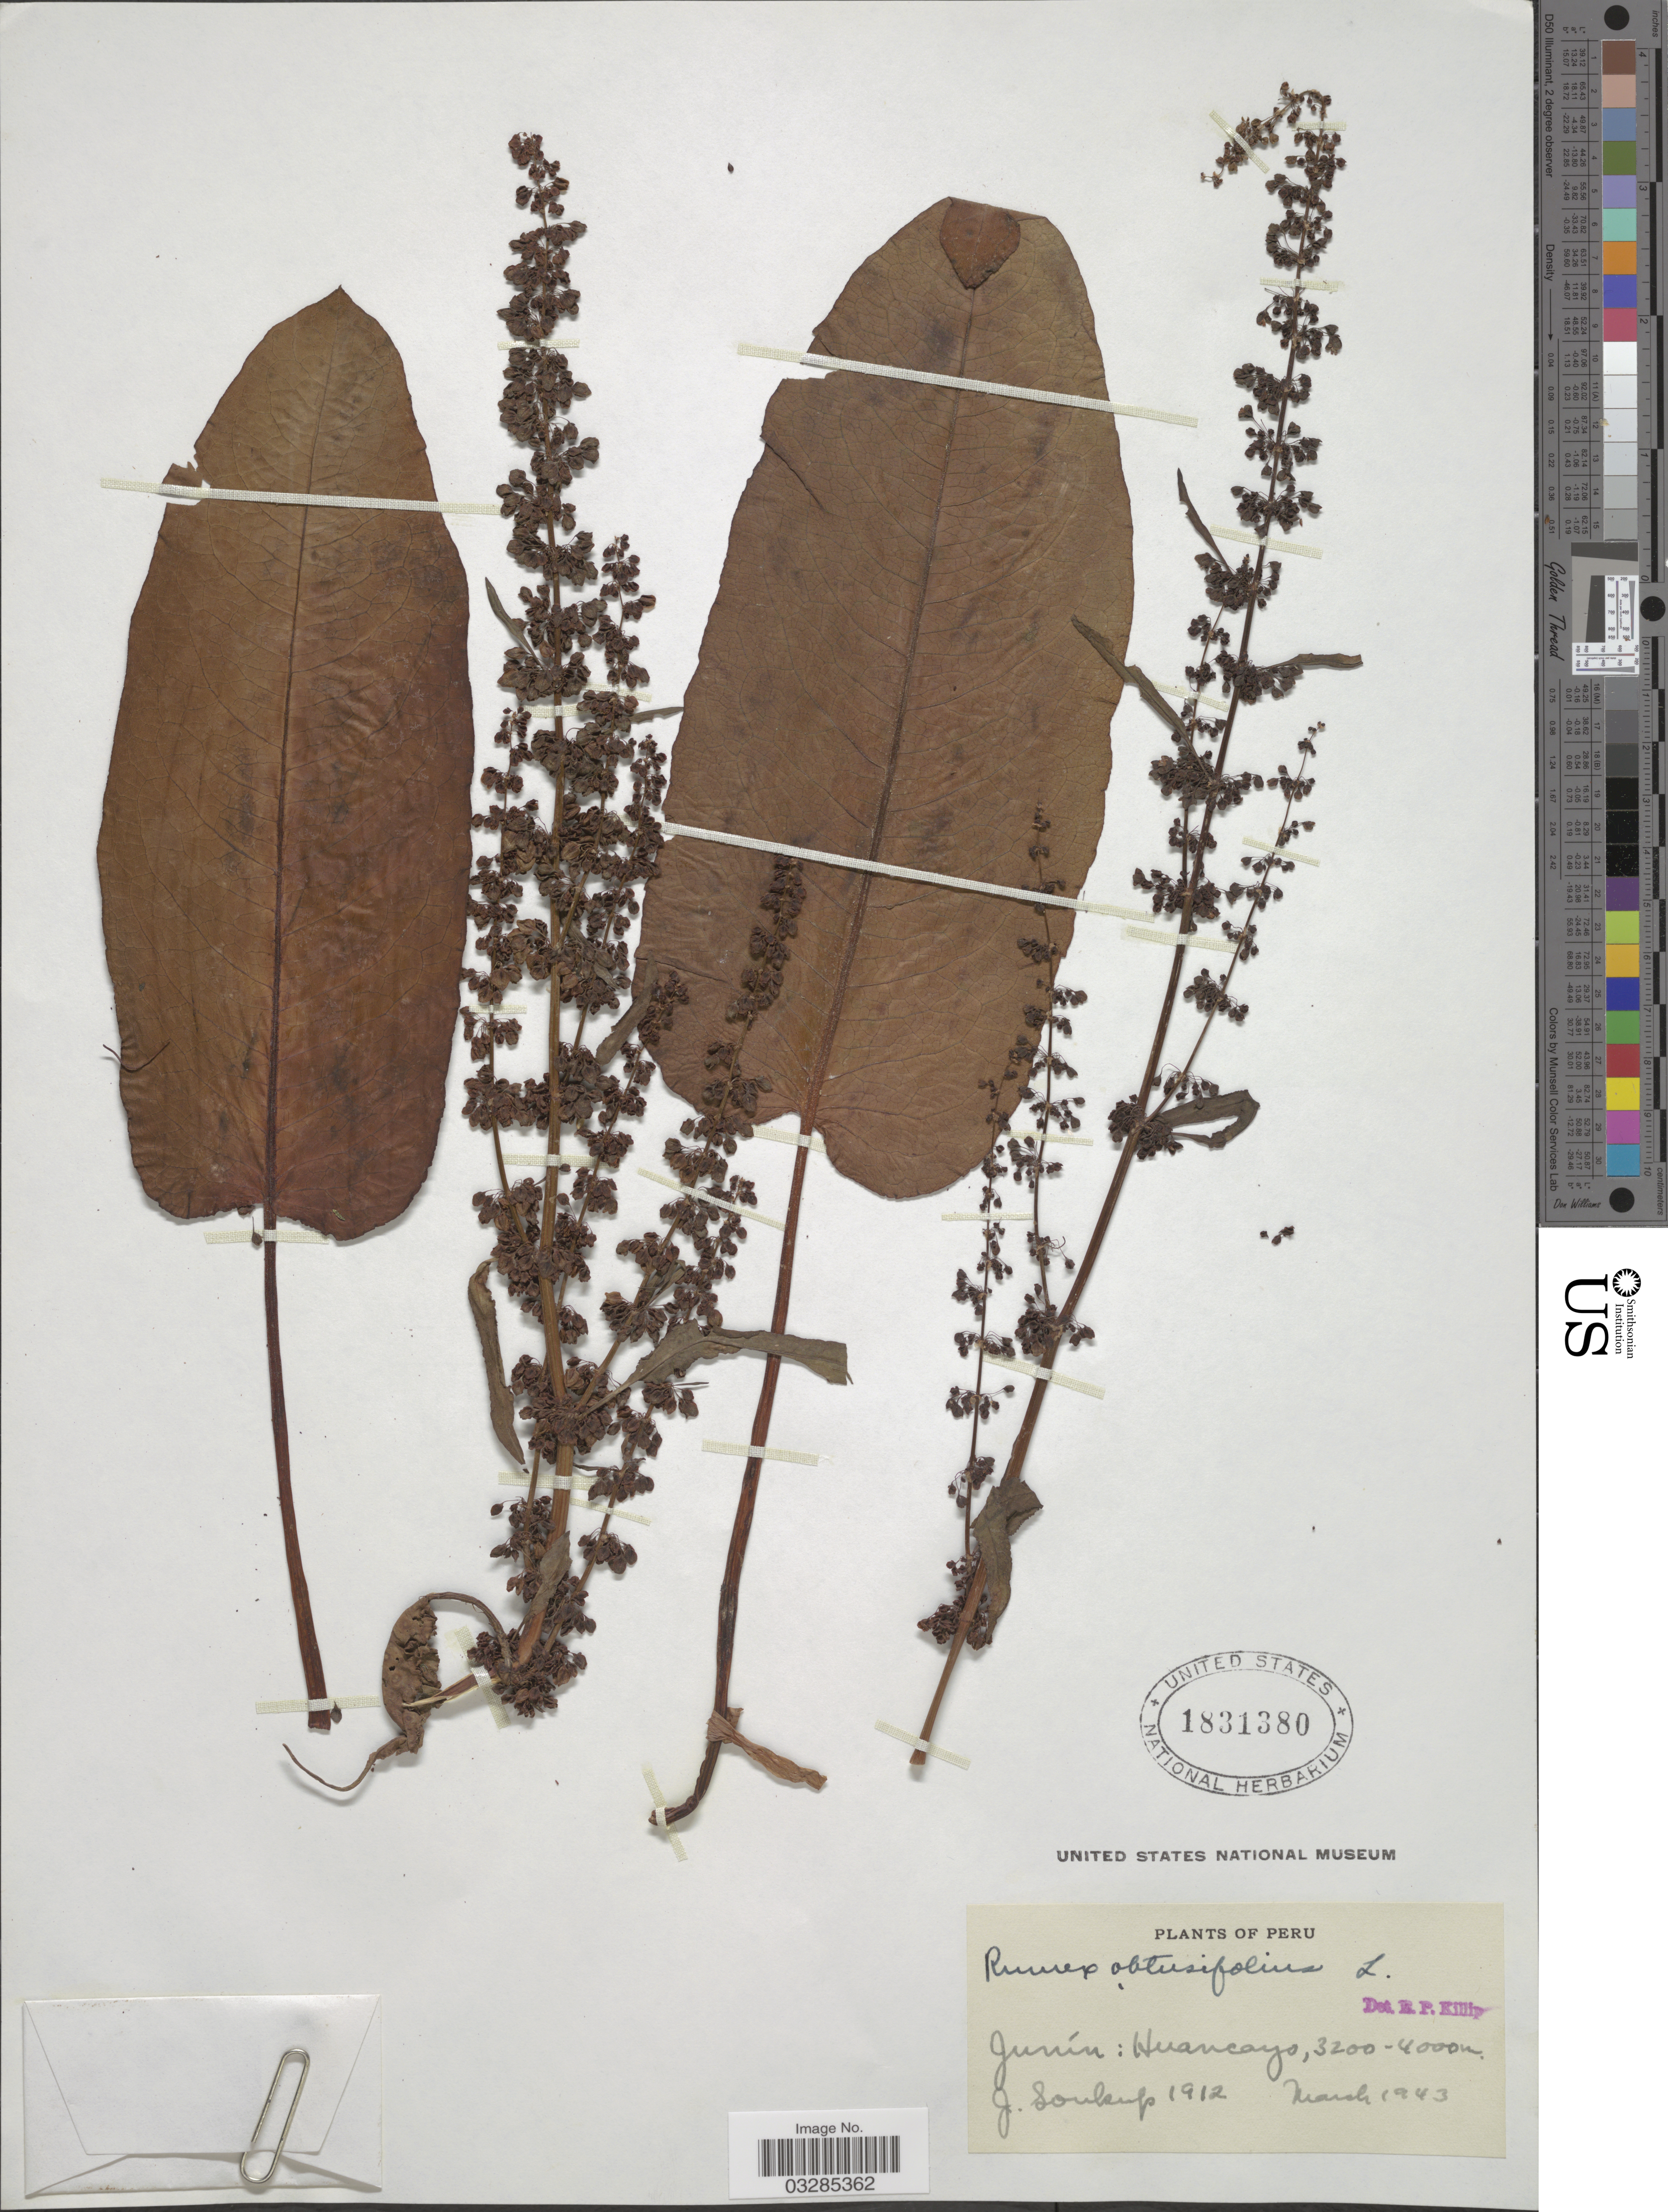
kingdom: Plantae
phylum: Tracheophyta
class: Magnoliopsida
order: Caryophyllales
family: Polygonaceae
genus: Rumex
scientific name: Rumex obtusifolius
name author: L.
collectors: J. Soukup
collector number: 1912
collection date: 1943-03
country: Peru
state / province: Junín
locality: Huancayo.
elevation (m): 3200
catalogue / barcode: US 1831380